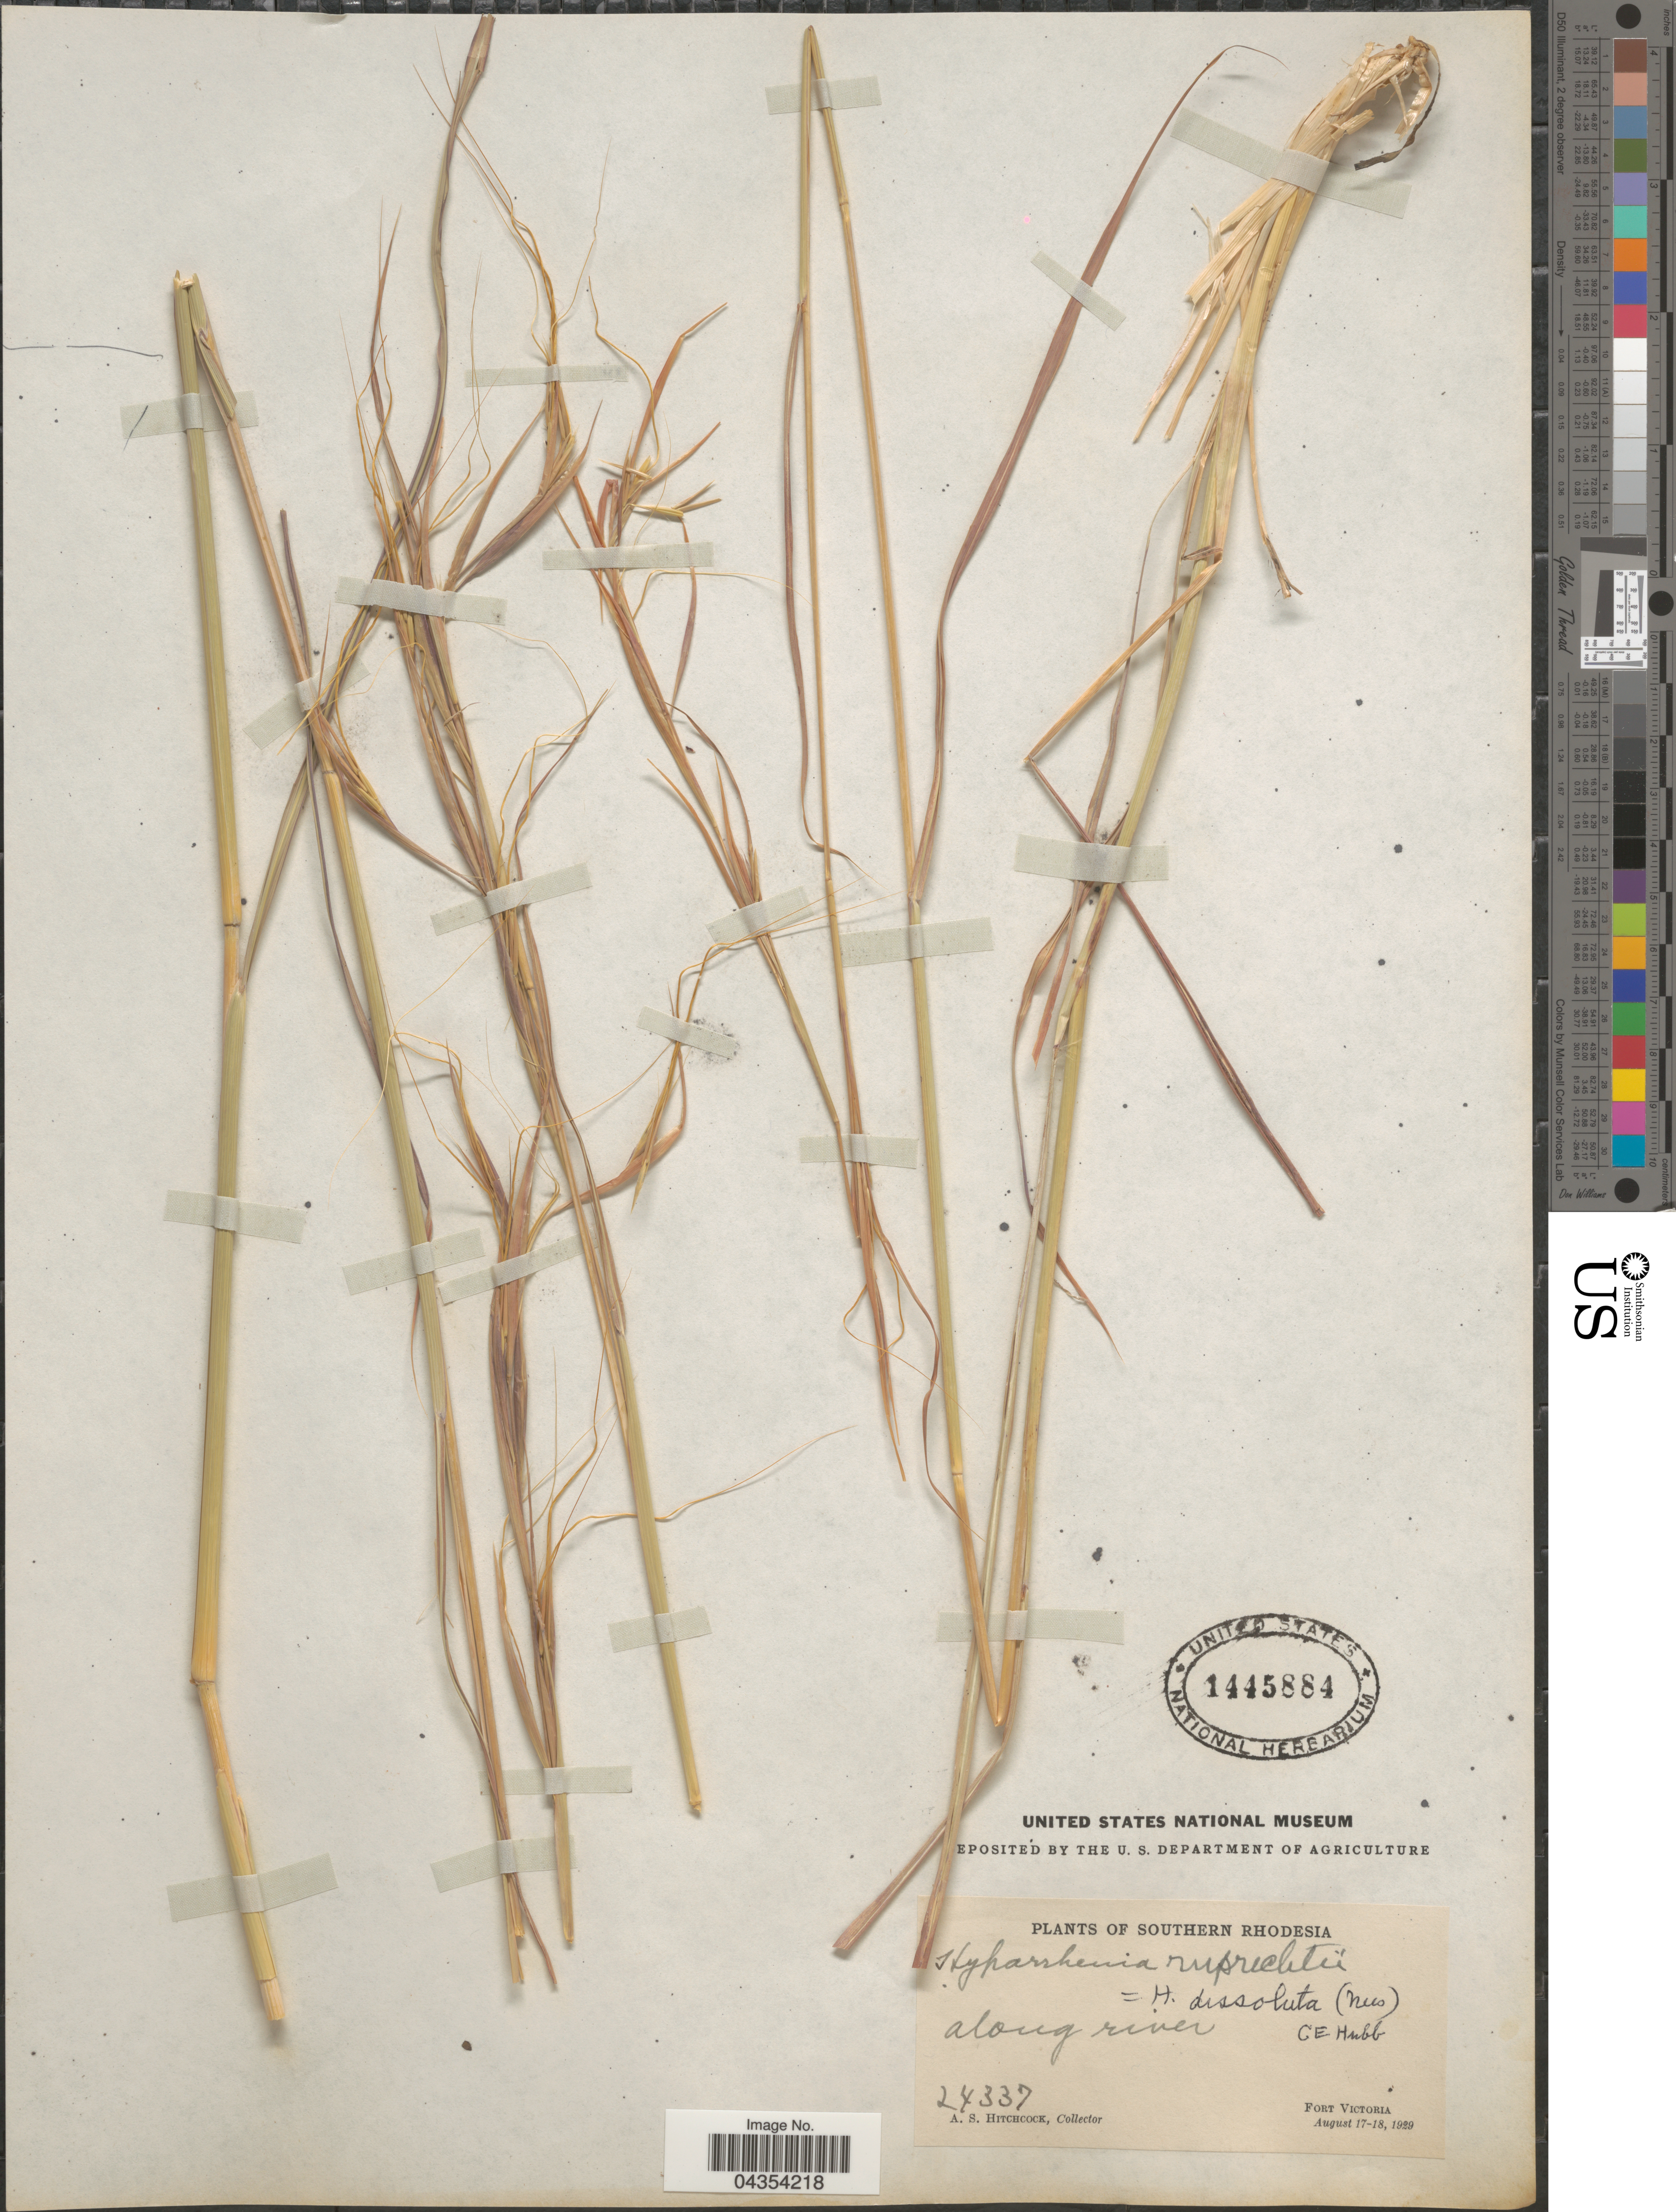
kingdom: Plantae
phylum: Tracheophyta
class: Liliopsida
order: Poales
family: Poaceae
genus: Hyperthelia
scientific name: Hyperthelia dissoluta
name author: (Nees ex Steud.) Clayton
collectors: A. S. Hitchcock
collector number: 24337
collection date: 1929-08-17/1929-08-18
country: Zimbabwe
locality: Southern Rhodesia. Fort Victoria.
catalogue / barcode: US 1445884